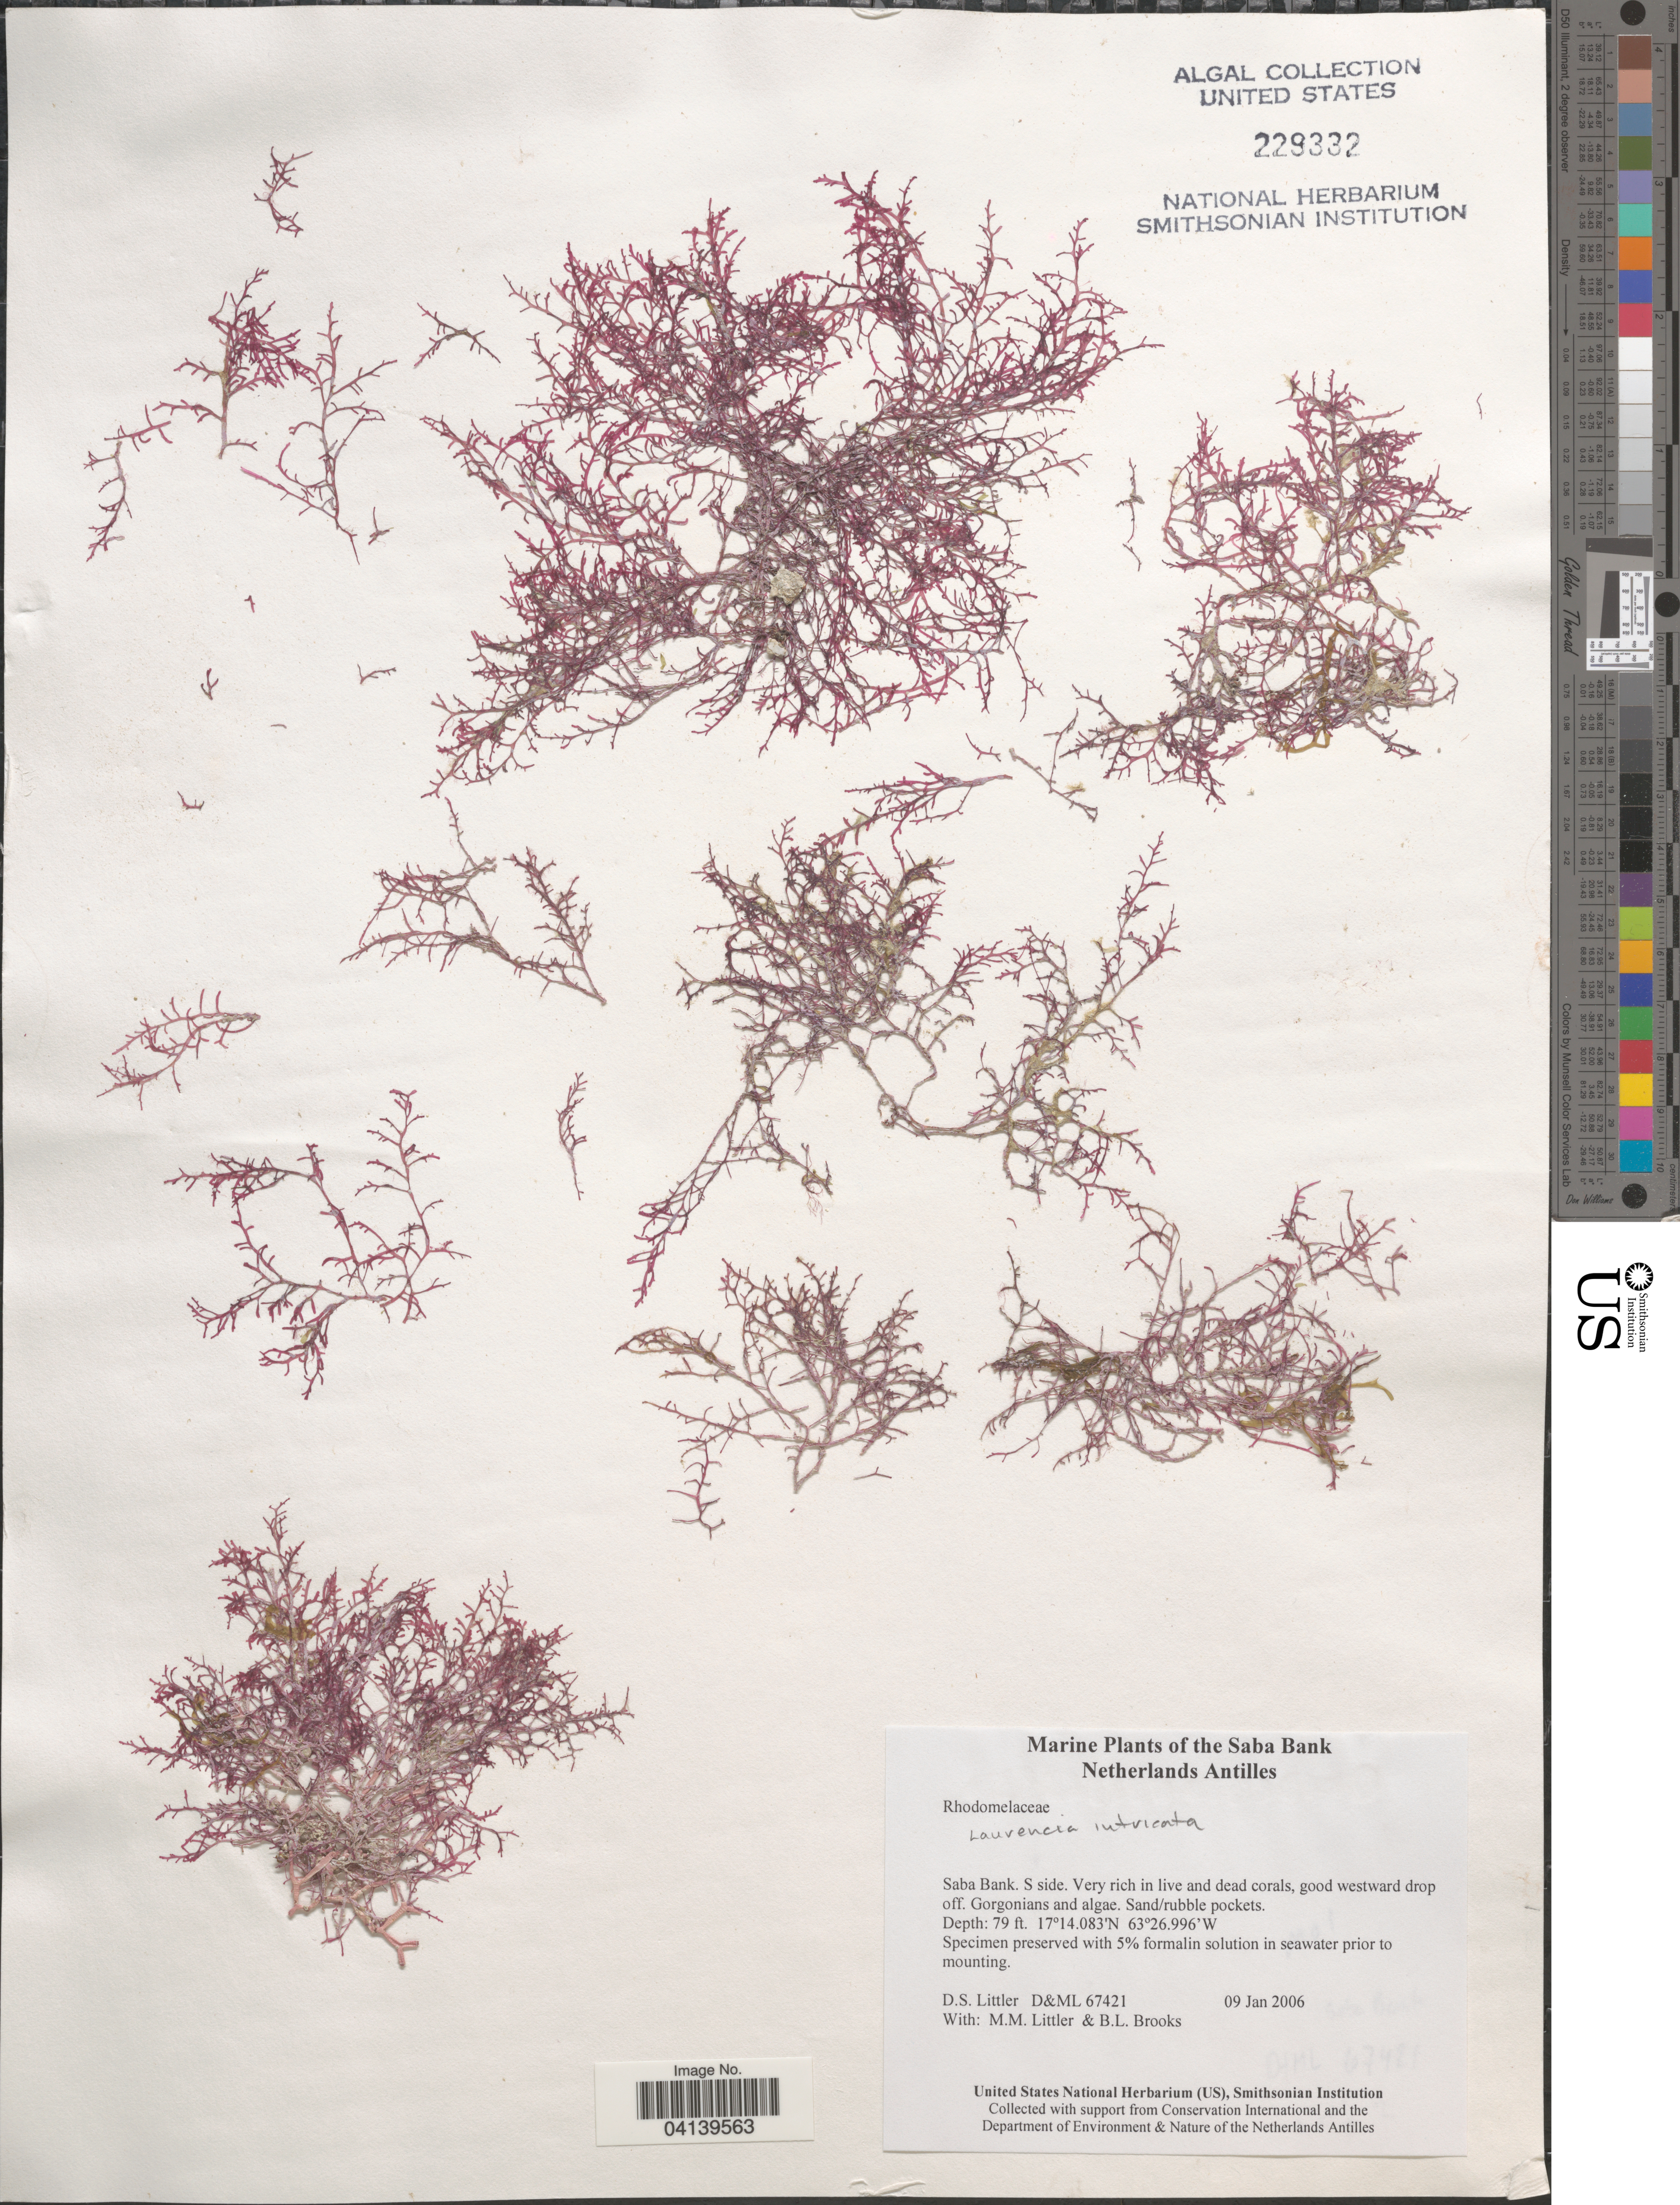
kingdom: Plantae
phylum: Rhodophyta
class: Florideophyceae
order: Ceramiales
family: Rhodomelaceae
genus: Laurencia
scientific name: Laurencia intricata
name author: J.V.Lamouroux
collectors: D. S. Littler & B. Brooks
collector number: D&ML67421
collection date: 2006-01-09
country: Netherlands Antilles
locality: Saba Bank. S side.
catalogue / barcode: US 229332